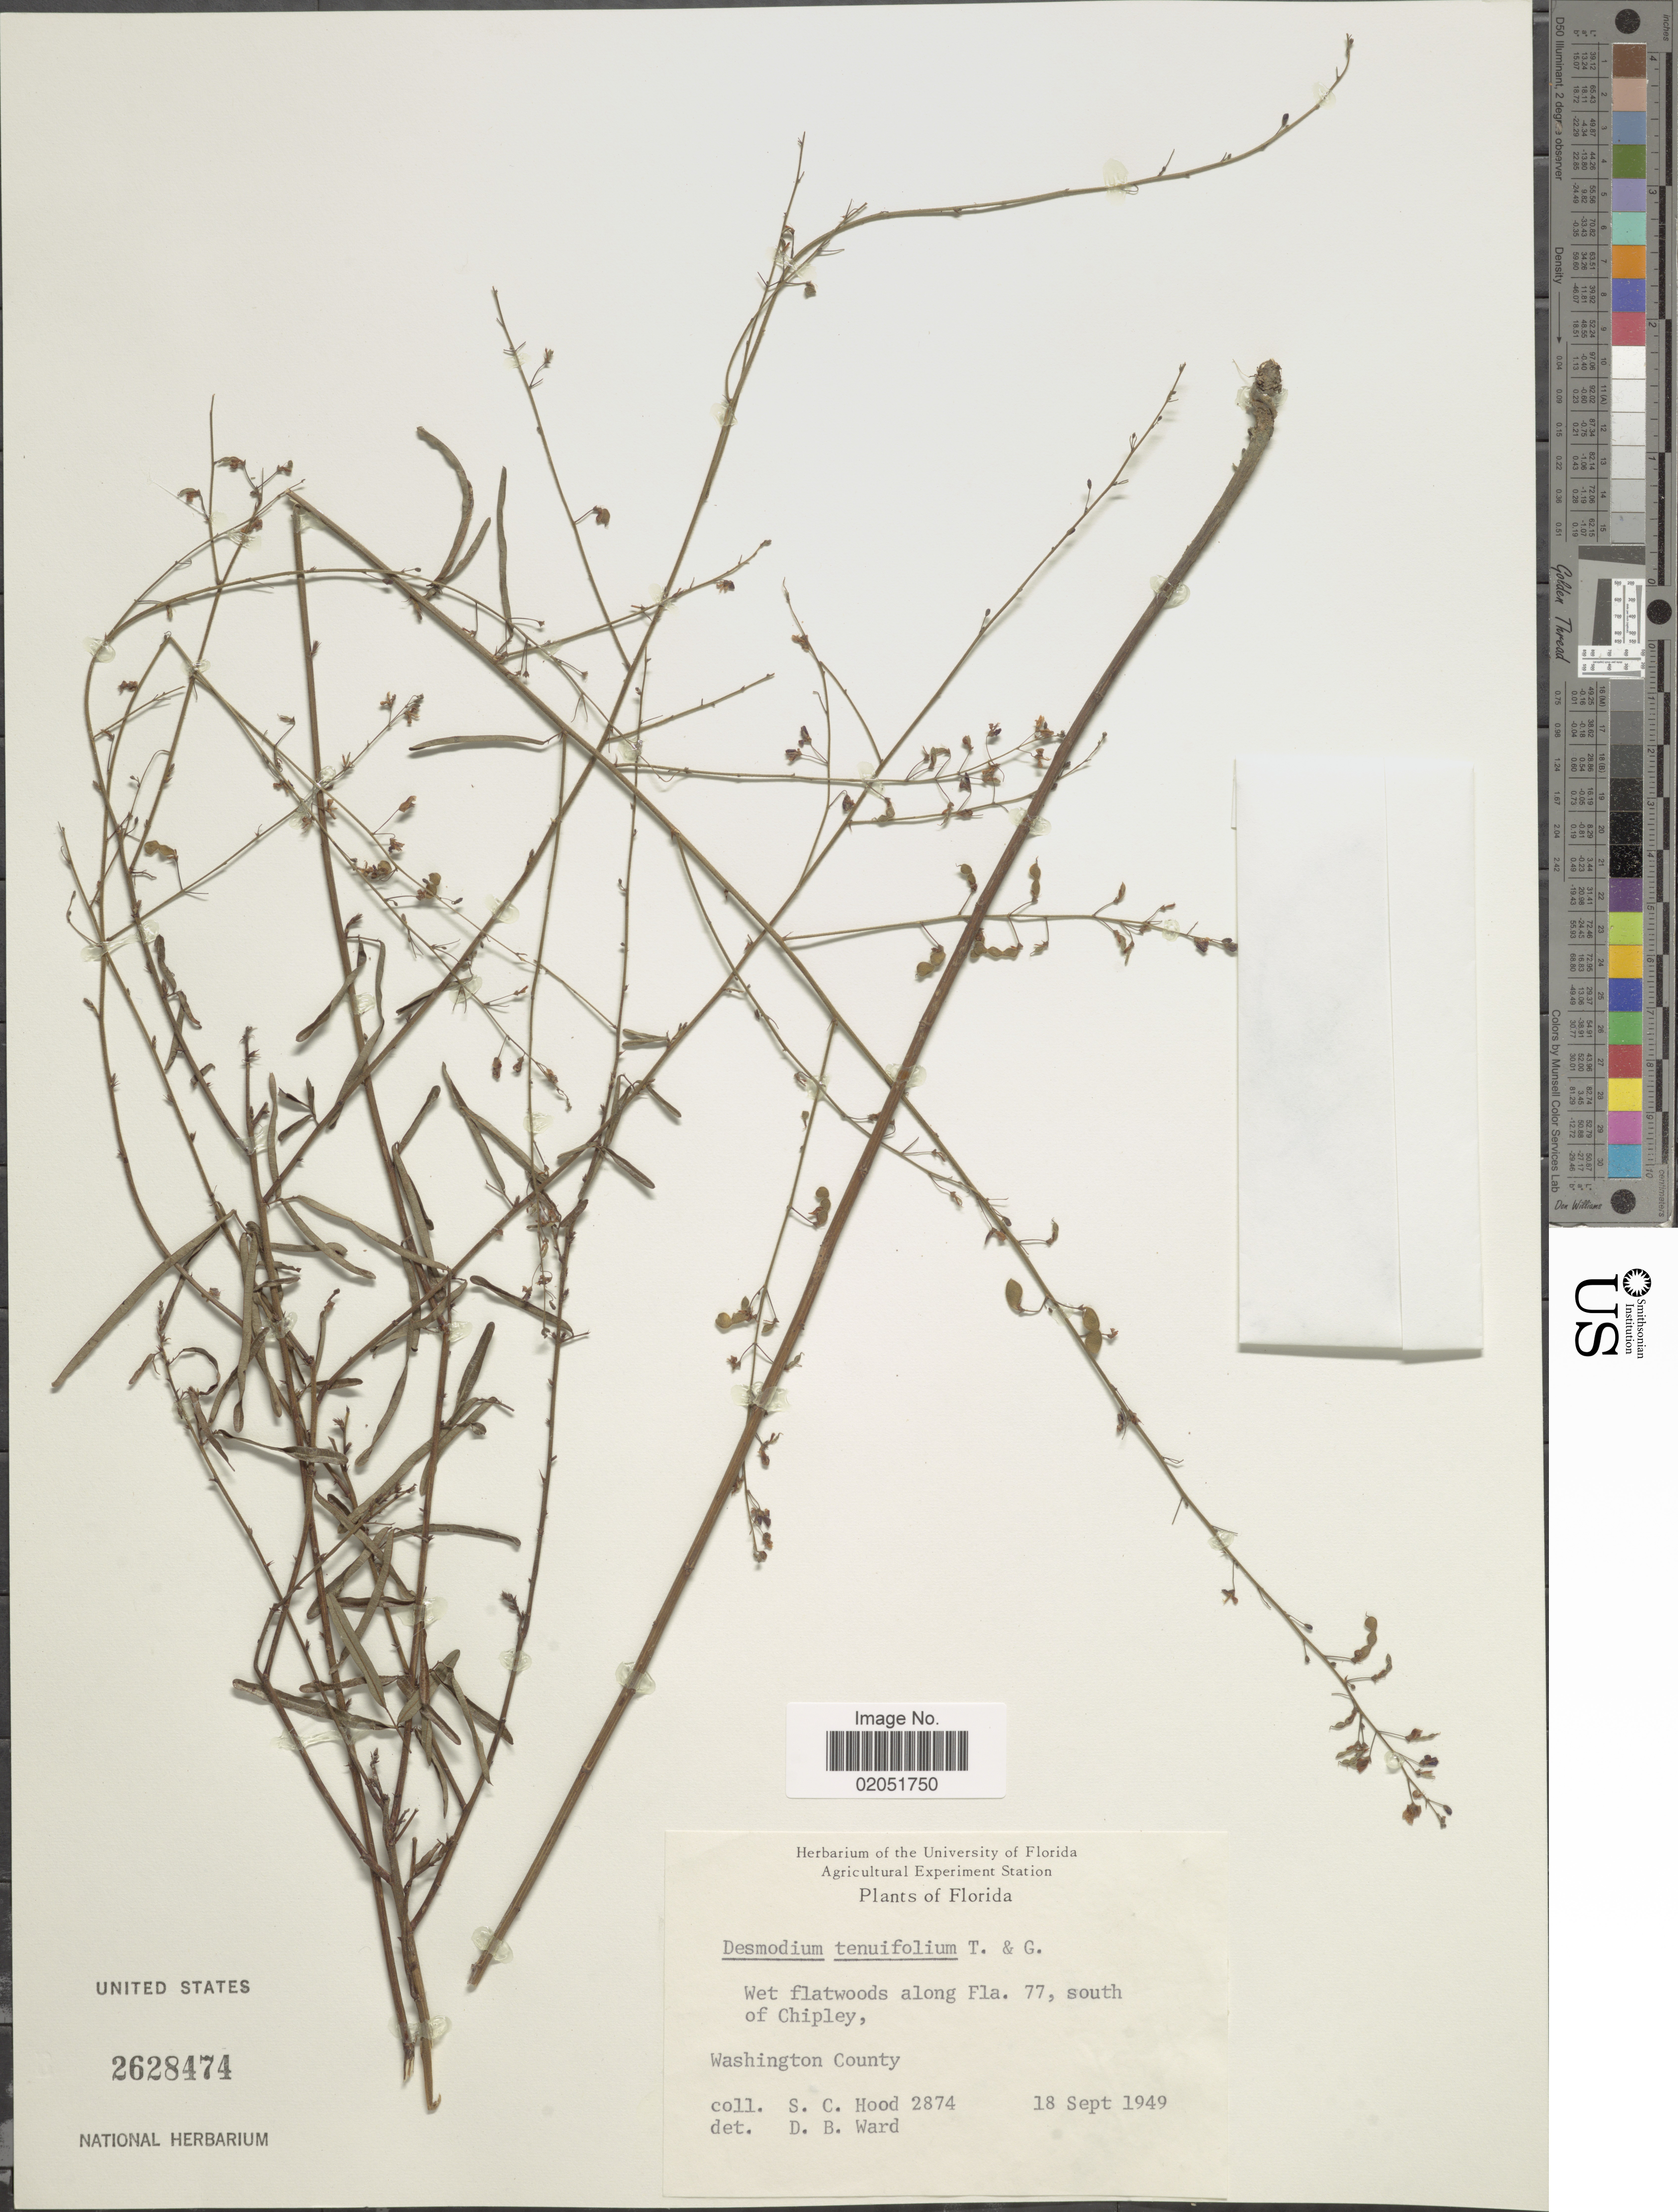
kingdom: Plantae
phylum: Tracheophyta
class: Magnoliopsida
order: Fabales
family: Fabaceae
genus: Desmodium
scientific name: Desmodium tenuifolium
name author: Torr. & A. Gray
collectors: S. Hood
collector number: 2874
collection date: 1949-09-18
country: United States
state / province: Florida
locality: Wet flatwoods along Fla. 77, south of Chipley, Washington County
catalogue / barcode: US 2628474